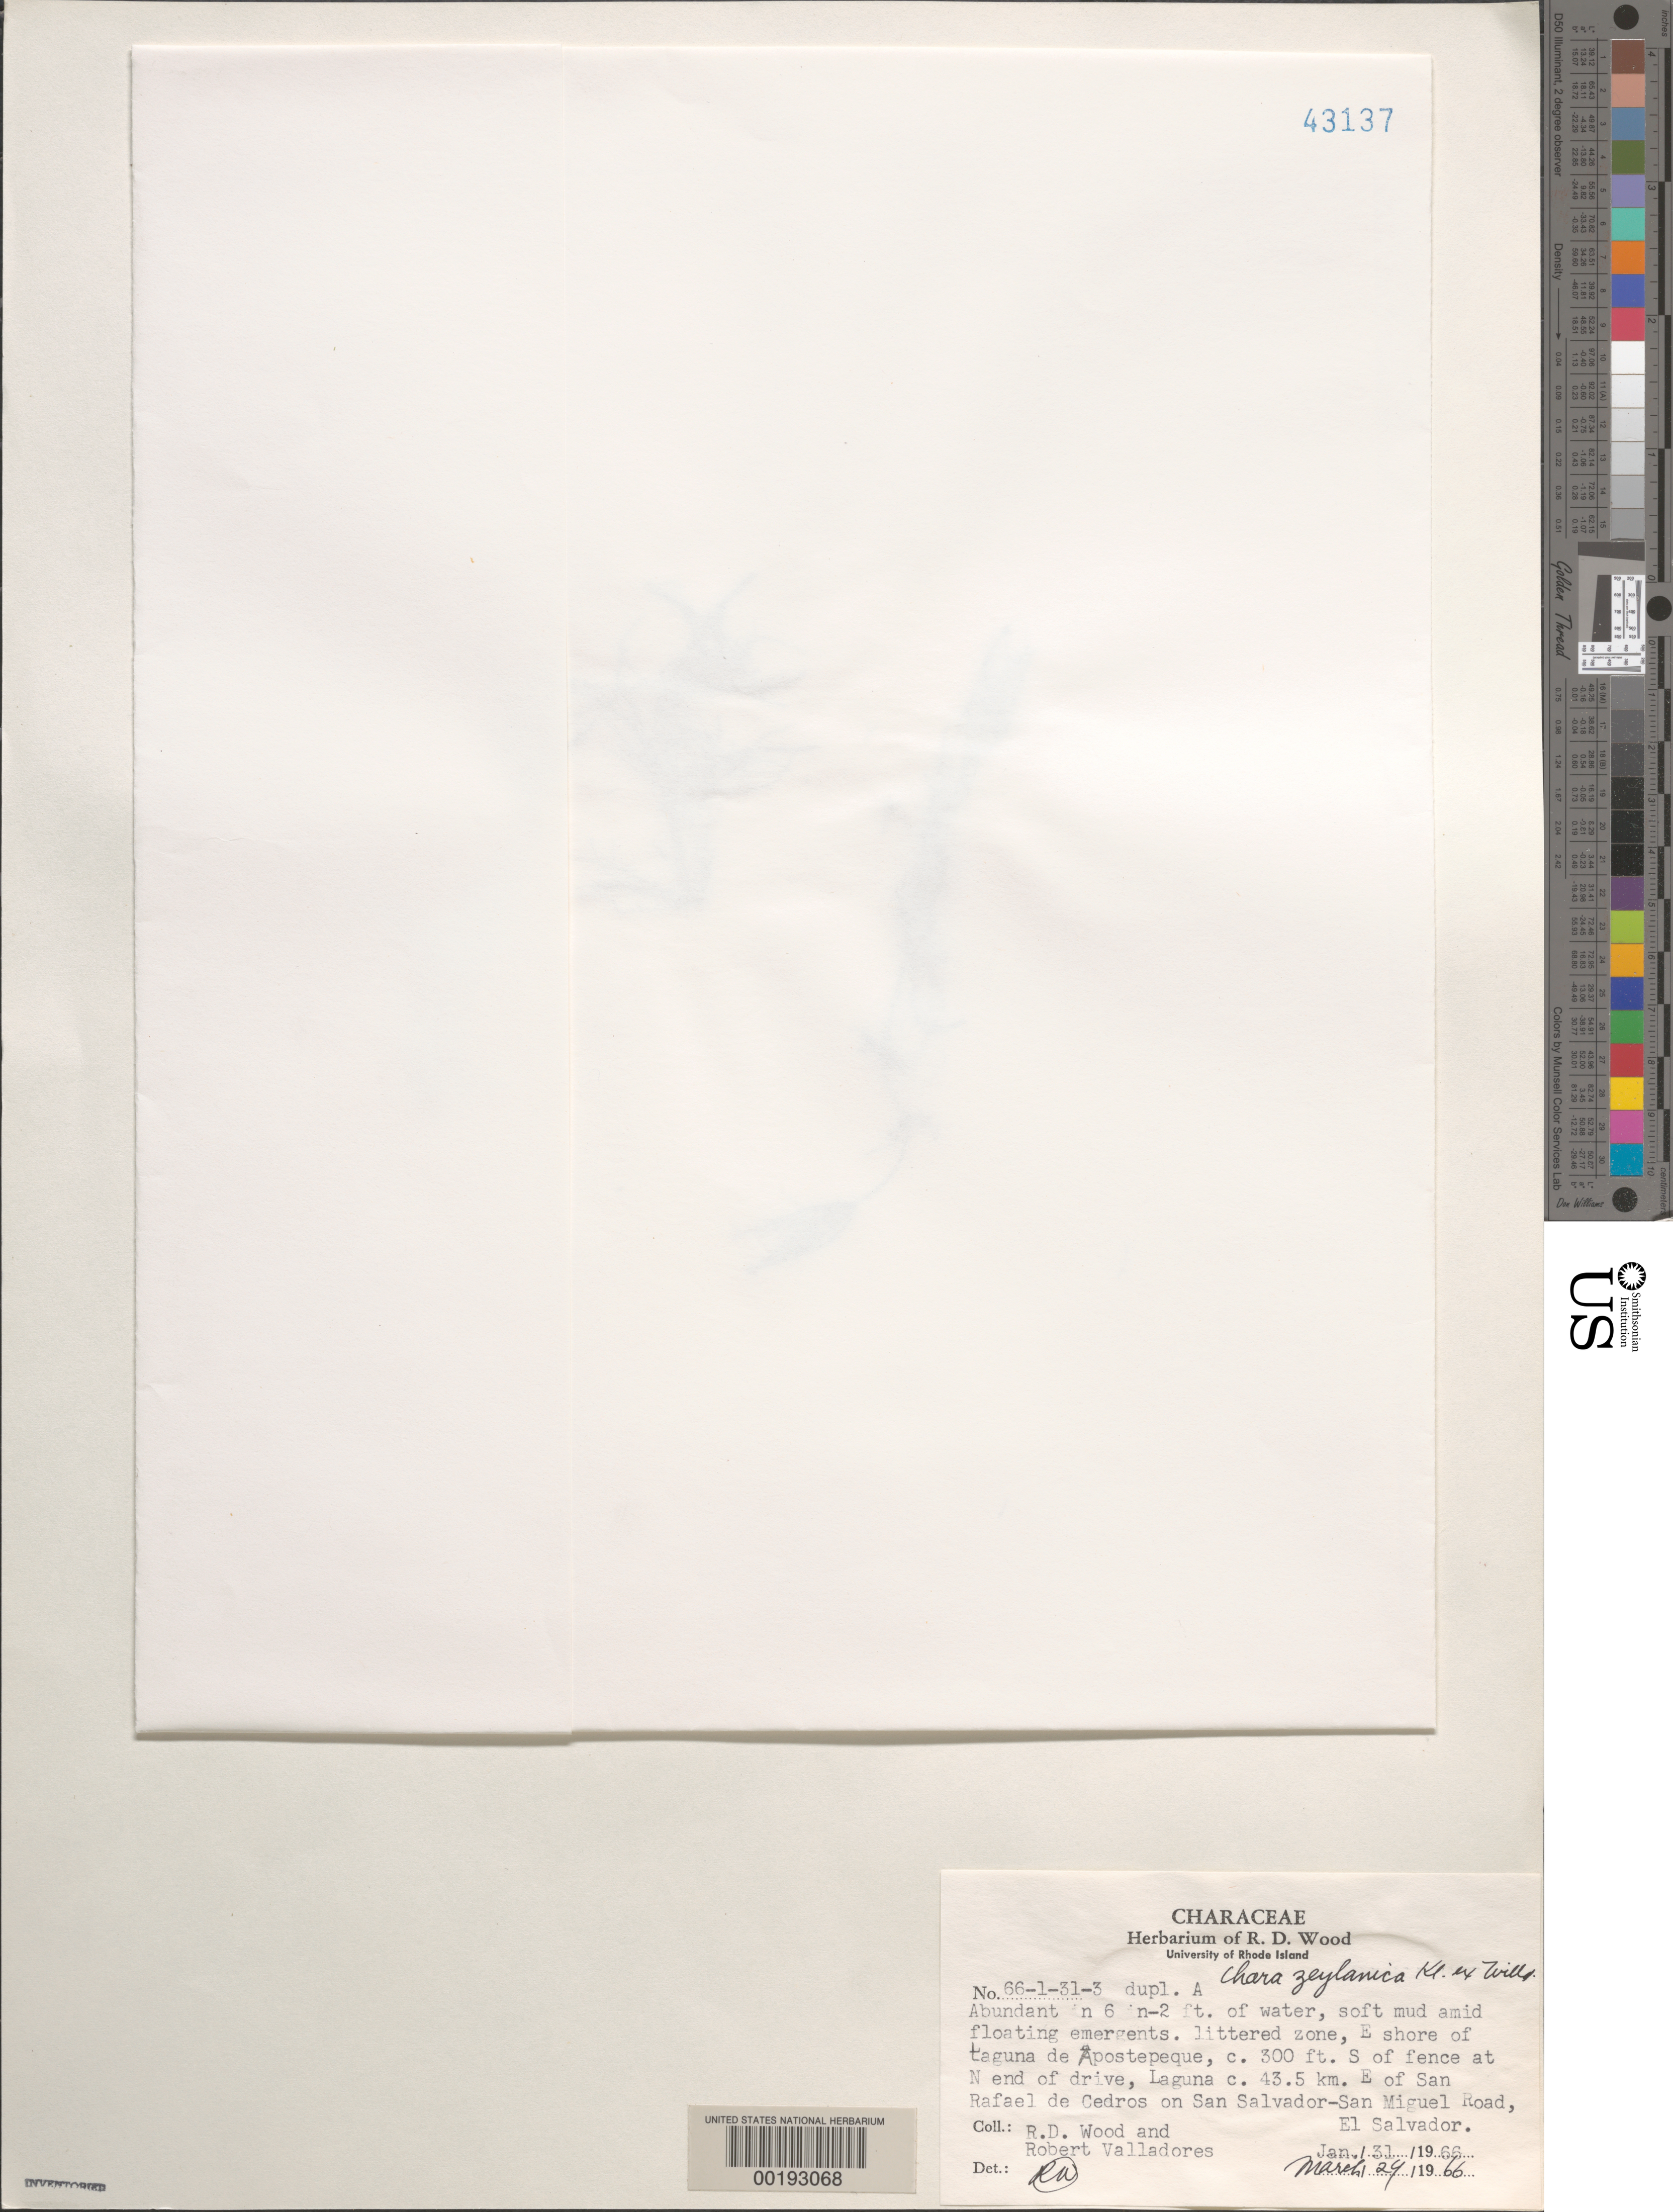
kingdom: Plantae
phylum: Charophyta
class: Charophyceae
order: Charales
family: Characeae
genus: Chara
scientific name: Chara zeylanica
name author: J.G. Klein ex Willd.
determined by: Wood, R. D.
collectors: R. Wood & R. Valladores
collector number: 66-1-31-3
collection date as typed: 31 Jan 1966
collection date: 1966-01-31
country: El Salvador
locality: Laguna de apostepeque, ca. 43.5 km east of san rafael de cedros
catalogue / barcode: US 43137